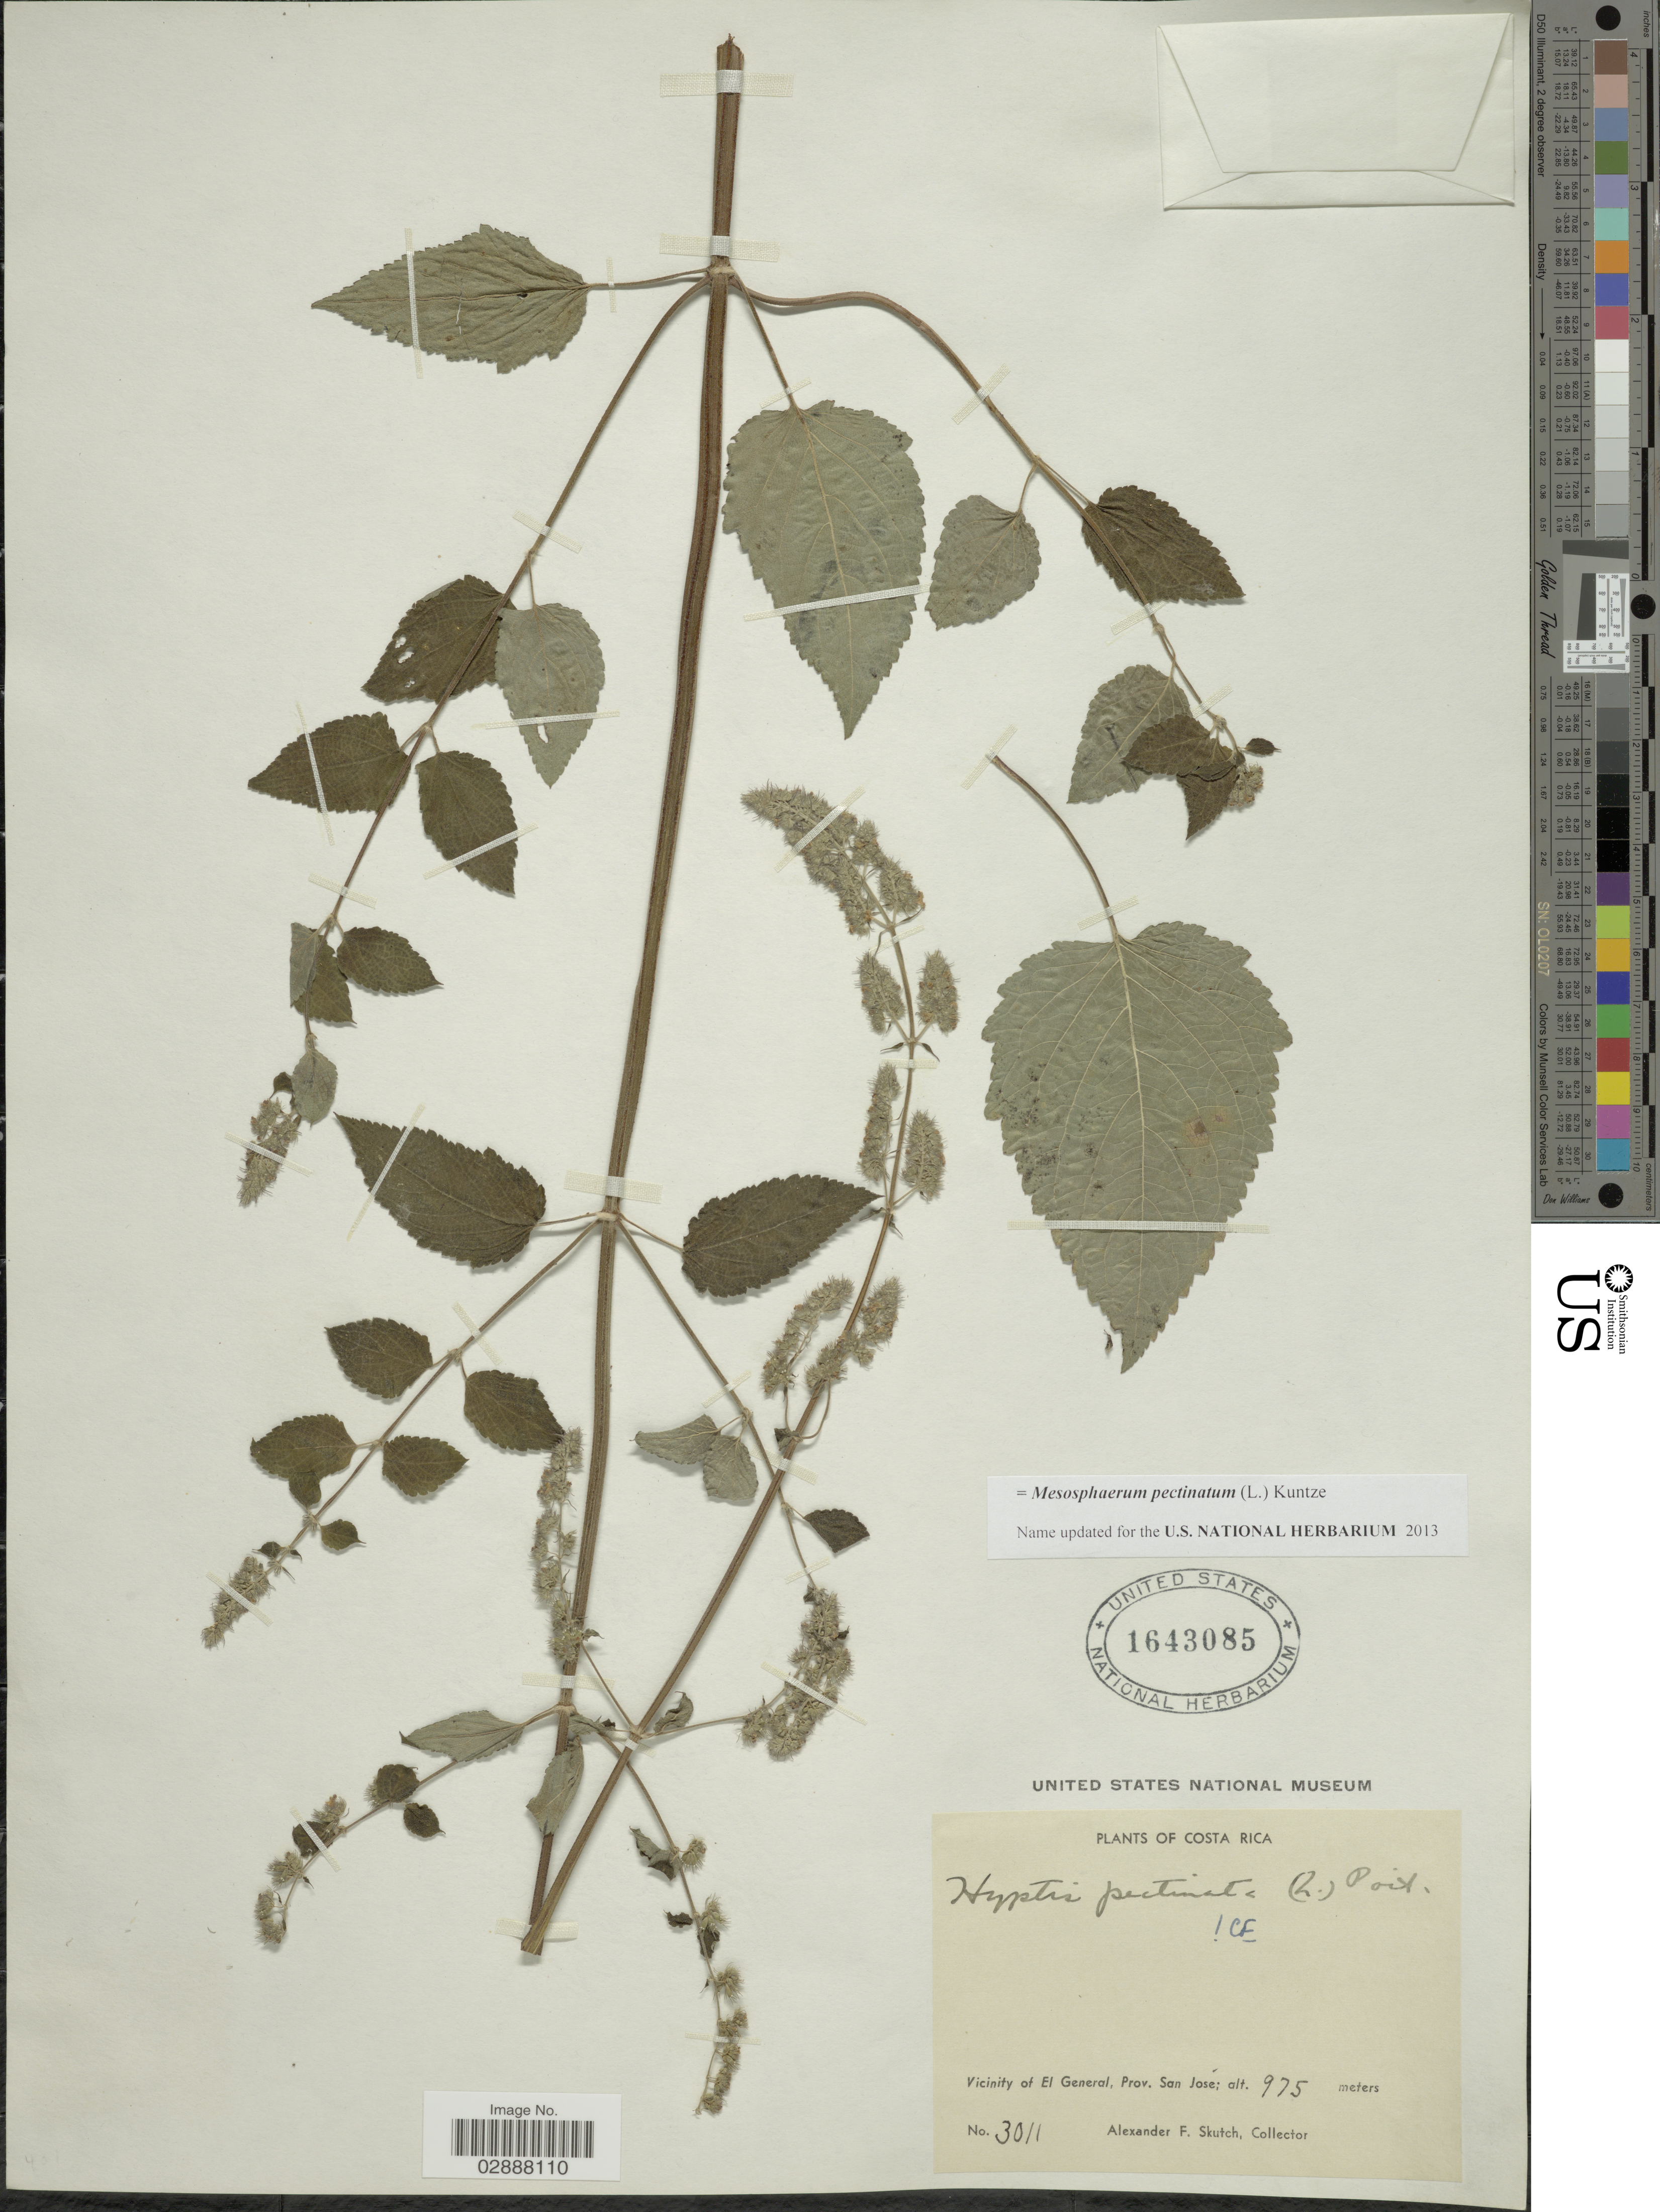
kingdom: Plantae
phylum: Tracheophyta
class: Magnoliopsida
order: Lamiales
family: Lamiaceae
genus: Mesosphaerum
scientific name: Mesosphaerum pectinatum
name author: (L.) Kuntze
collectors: A. F. Skutch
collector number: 3011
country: Costa Rica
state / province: San José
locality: Vicinity of El General.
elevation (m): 975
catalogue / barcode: US 1643085